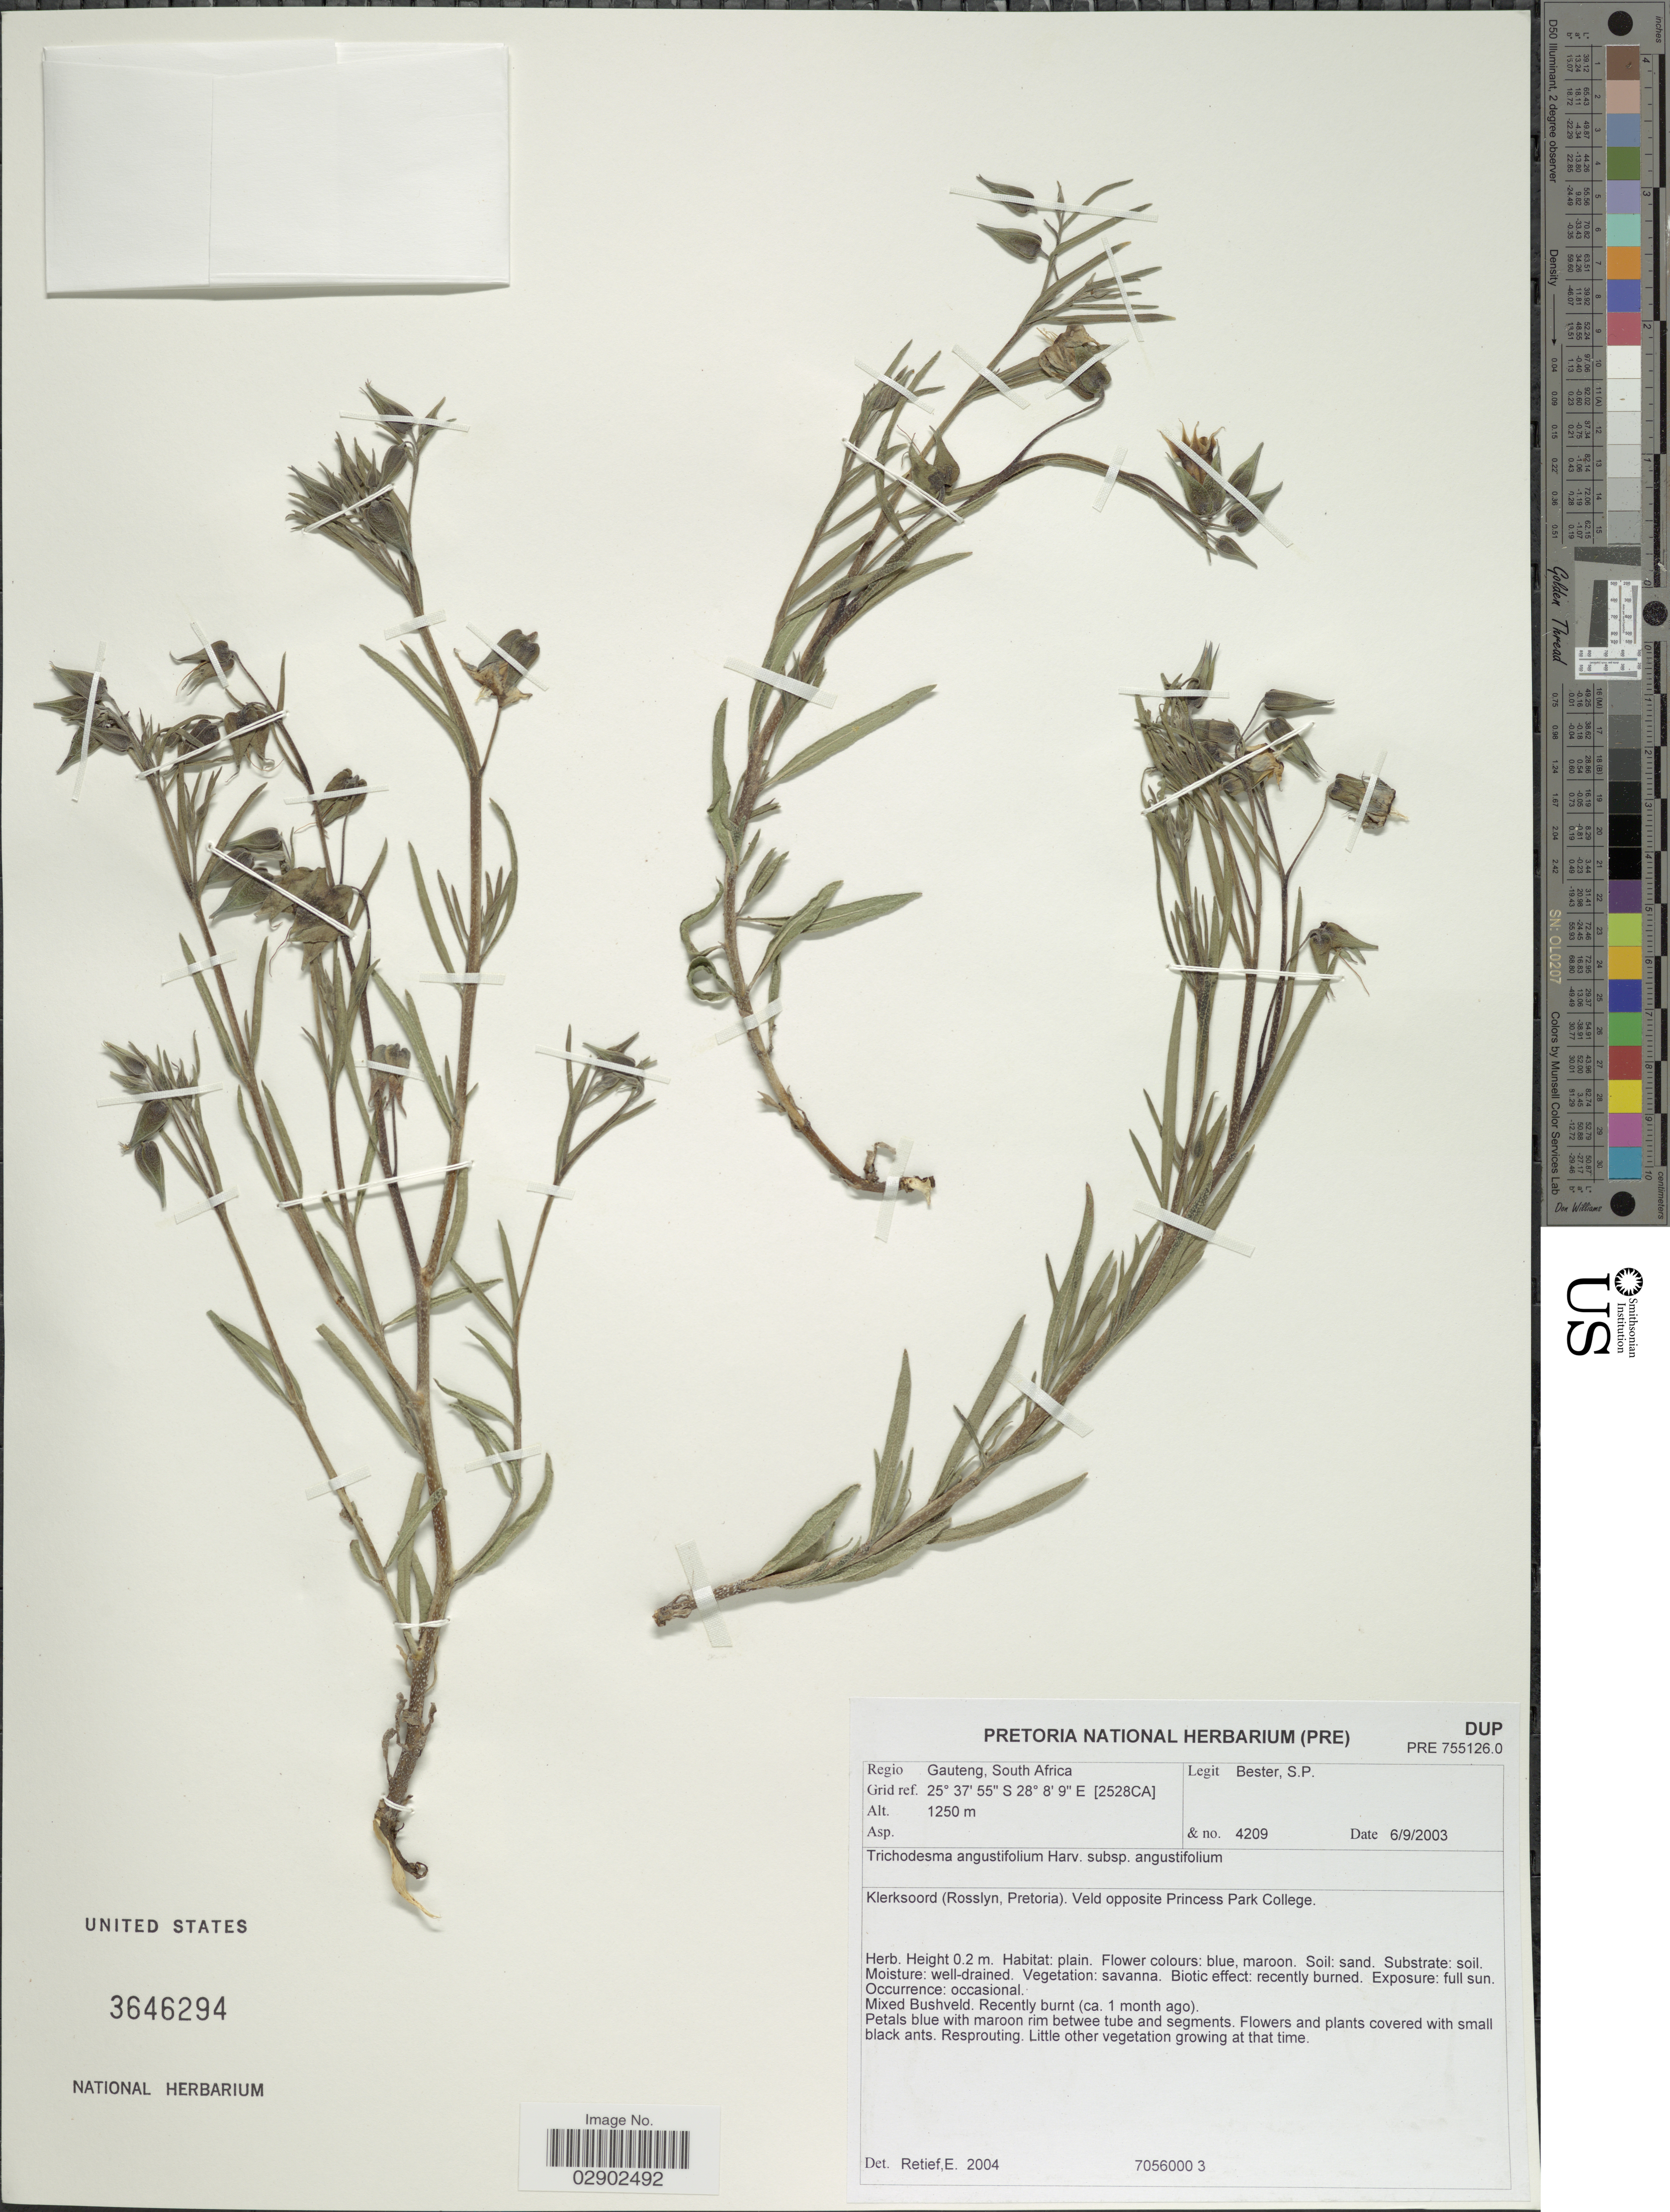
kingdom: Plantae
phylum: Tracheophyta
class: Magnoliopsida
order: Boraginales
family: Boraginaceae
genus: Trichodesma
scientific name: Trichodesma angustifolium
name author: Harv.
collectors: S. Bester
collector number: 4209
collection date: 2003-09-06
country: South Africa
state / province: Gauteng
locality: Grid ref. [2528CA]. Klerksoord (Rosslyn, Pretoria). Veld opposite Princess Park College.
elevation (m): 1250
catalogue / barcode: US 3646294